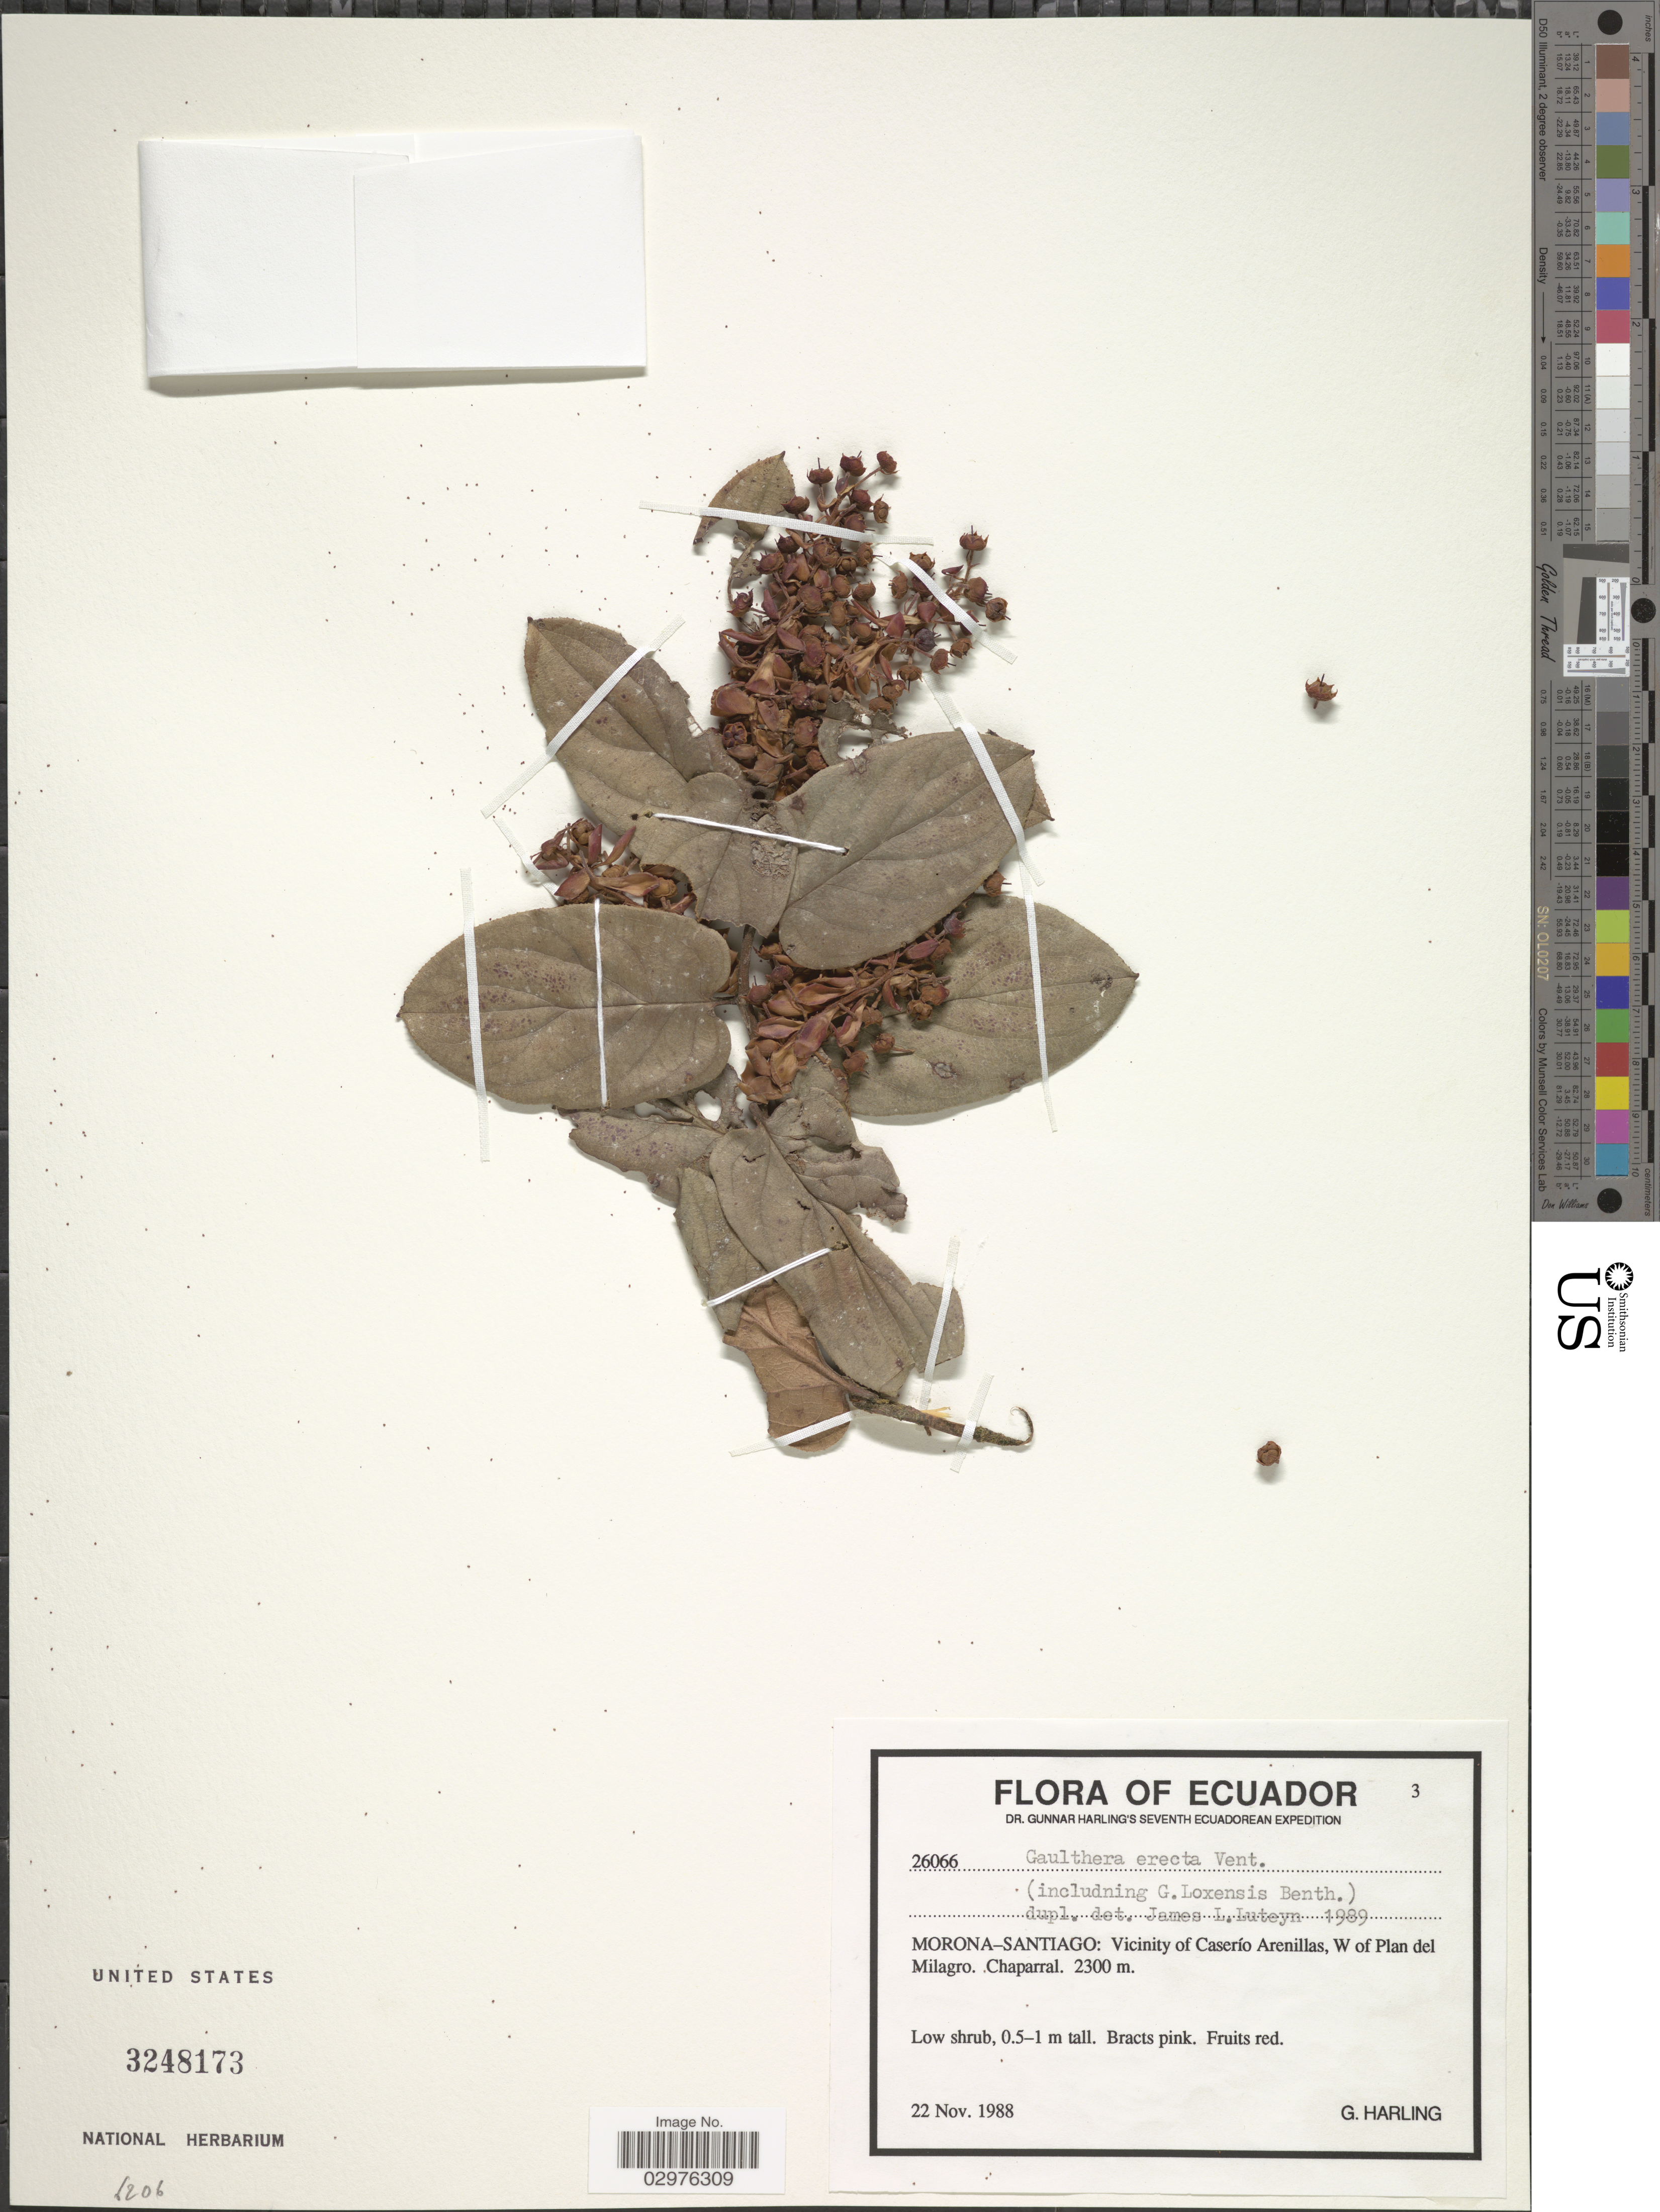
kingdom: Plantae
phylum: Tracheophyta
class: Magnoliopsida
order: Ericales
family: Ericaceae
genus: Gaultheria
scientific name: Gaultheria erecta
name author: Vent.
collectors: G. Harling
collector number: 26066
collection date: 1988-11-22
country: Ecuador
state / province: Morona-Santiago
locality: Vicinity of Caserío Arenillas, W of Plan del Milagro. Chaparral.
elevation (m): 2300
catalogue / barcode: US 3248173